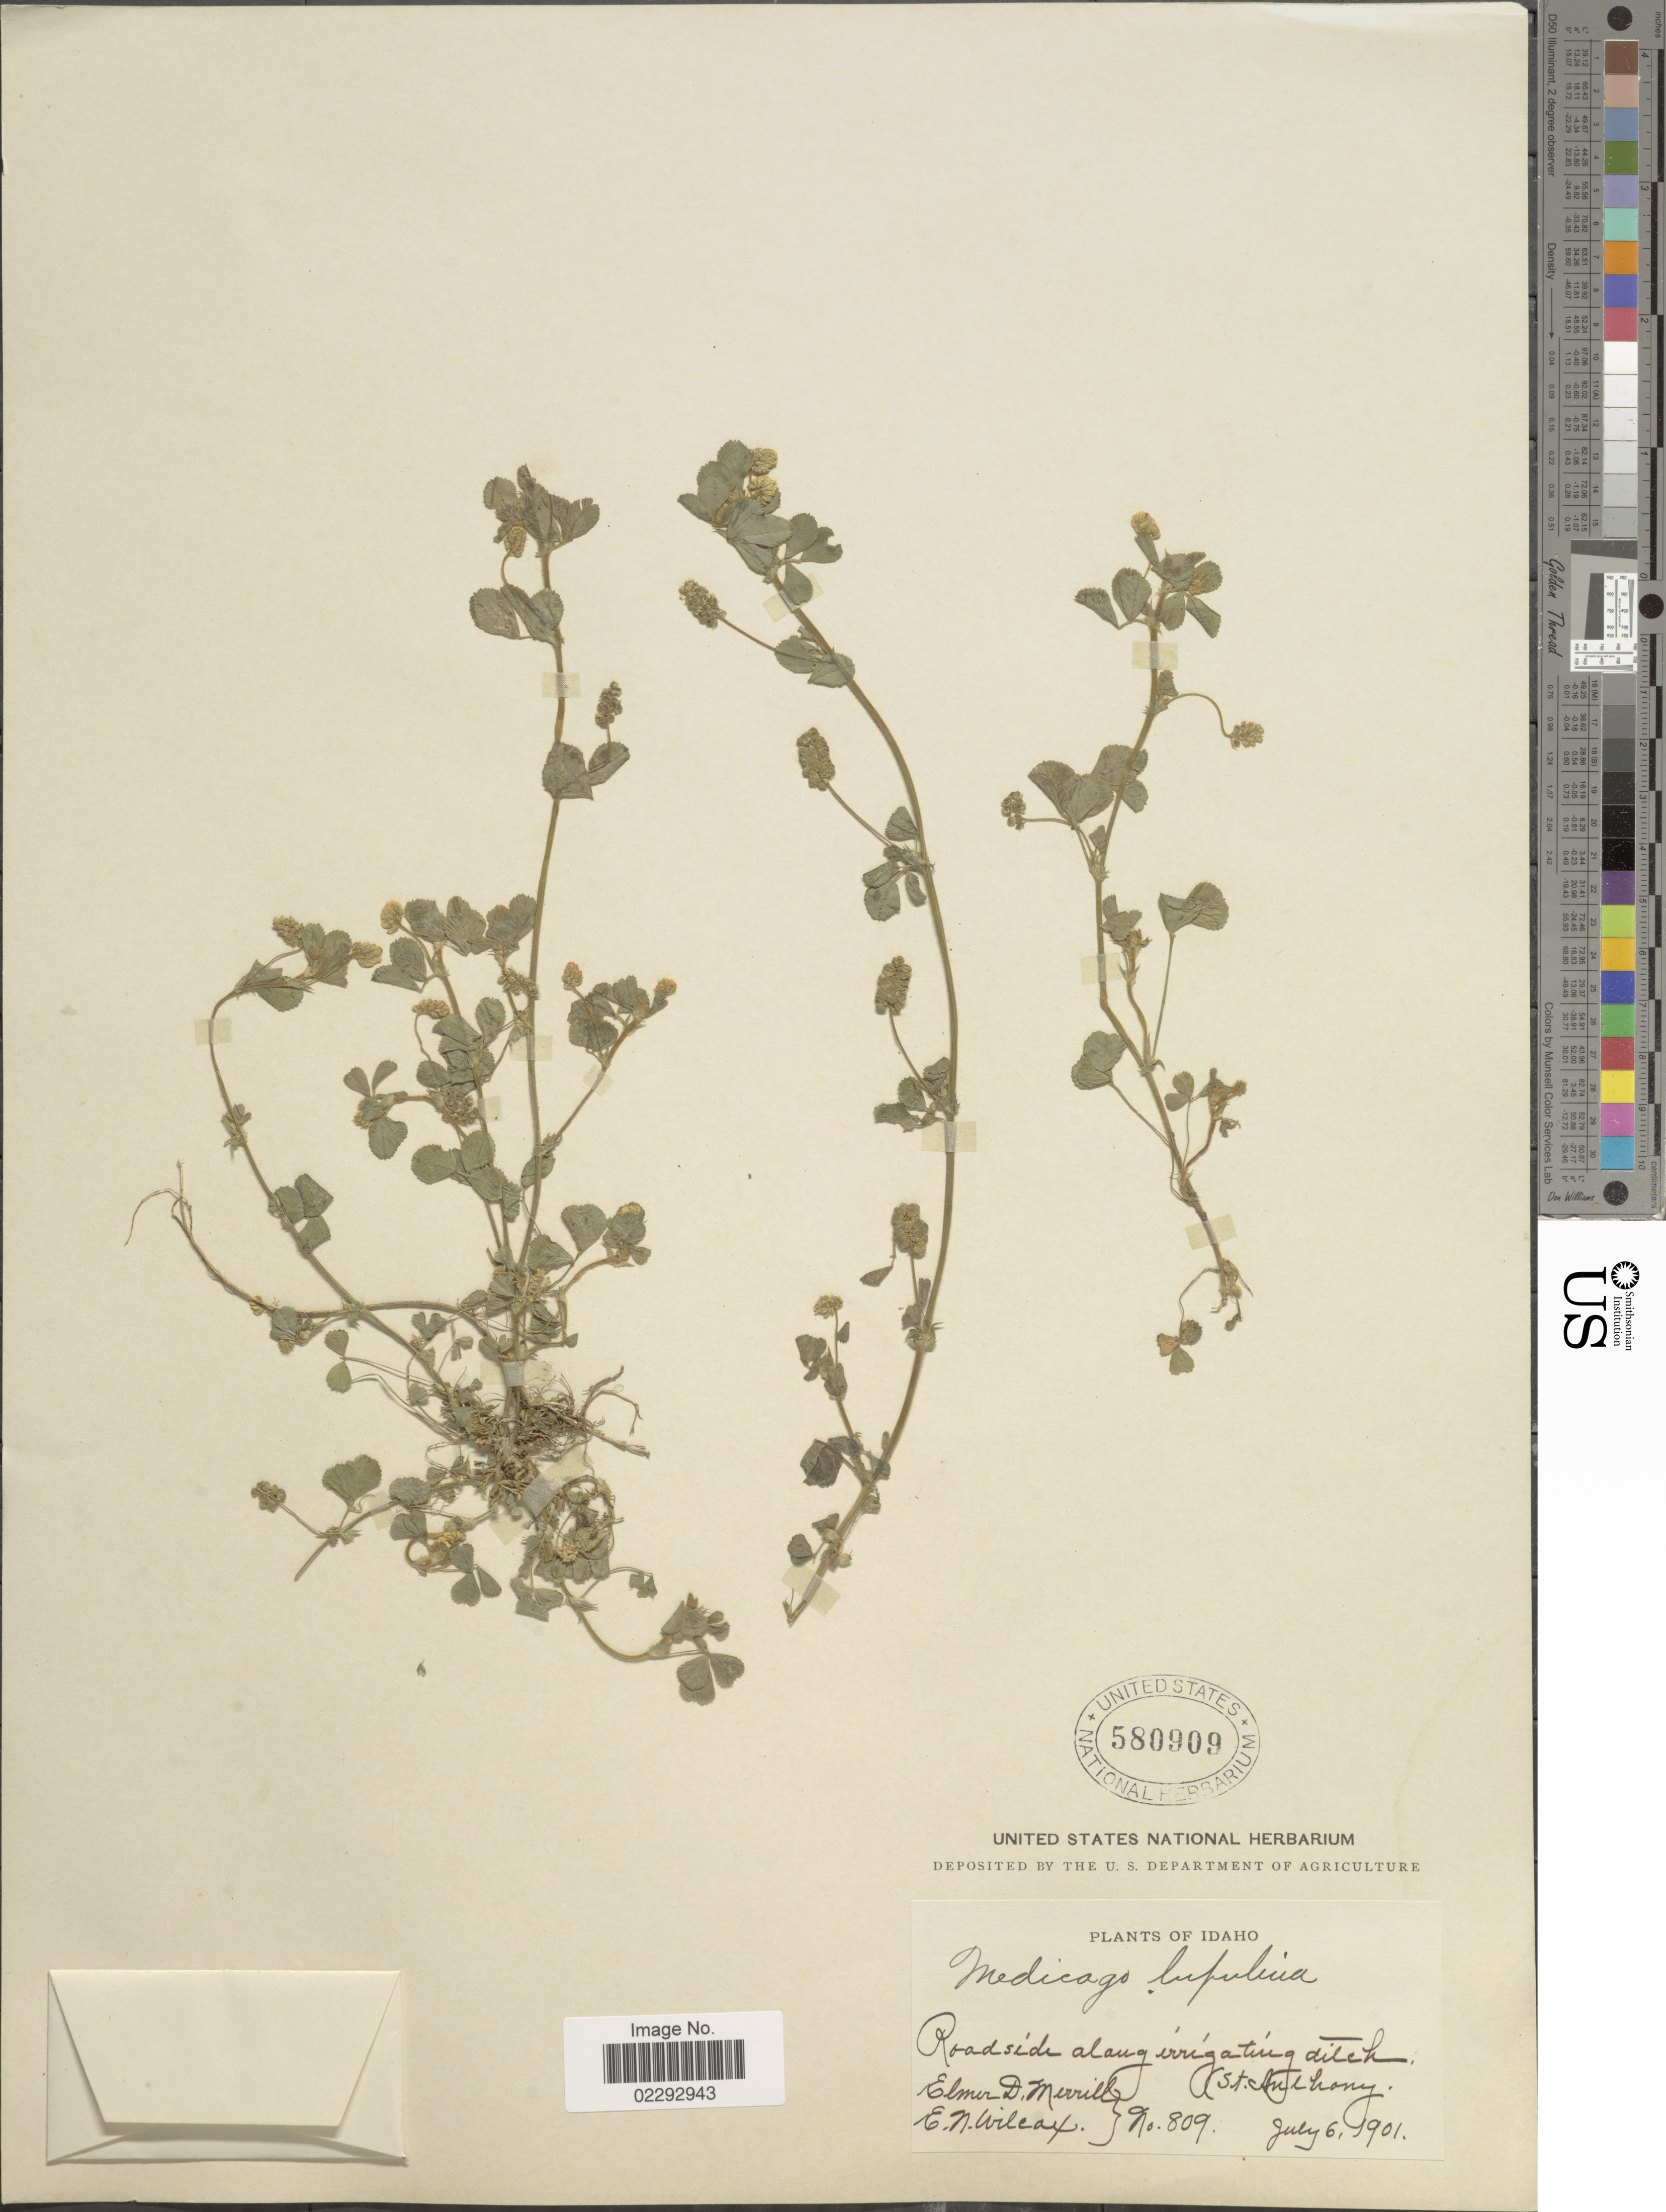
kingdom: Plantae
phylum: Tracheophyta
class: Magnoliopsida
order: Fabales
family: Fabaceae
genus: Medicago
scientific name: Medicago lupulina var. lupulina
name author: L.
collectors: E. D. Merrill & E. Wilcox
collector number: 809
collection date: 1901-07-06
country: United States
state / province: Idaho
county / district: Fremont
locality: Roadside along irrigating ditch, St. Anthony.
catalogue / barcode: US 580909